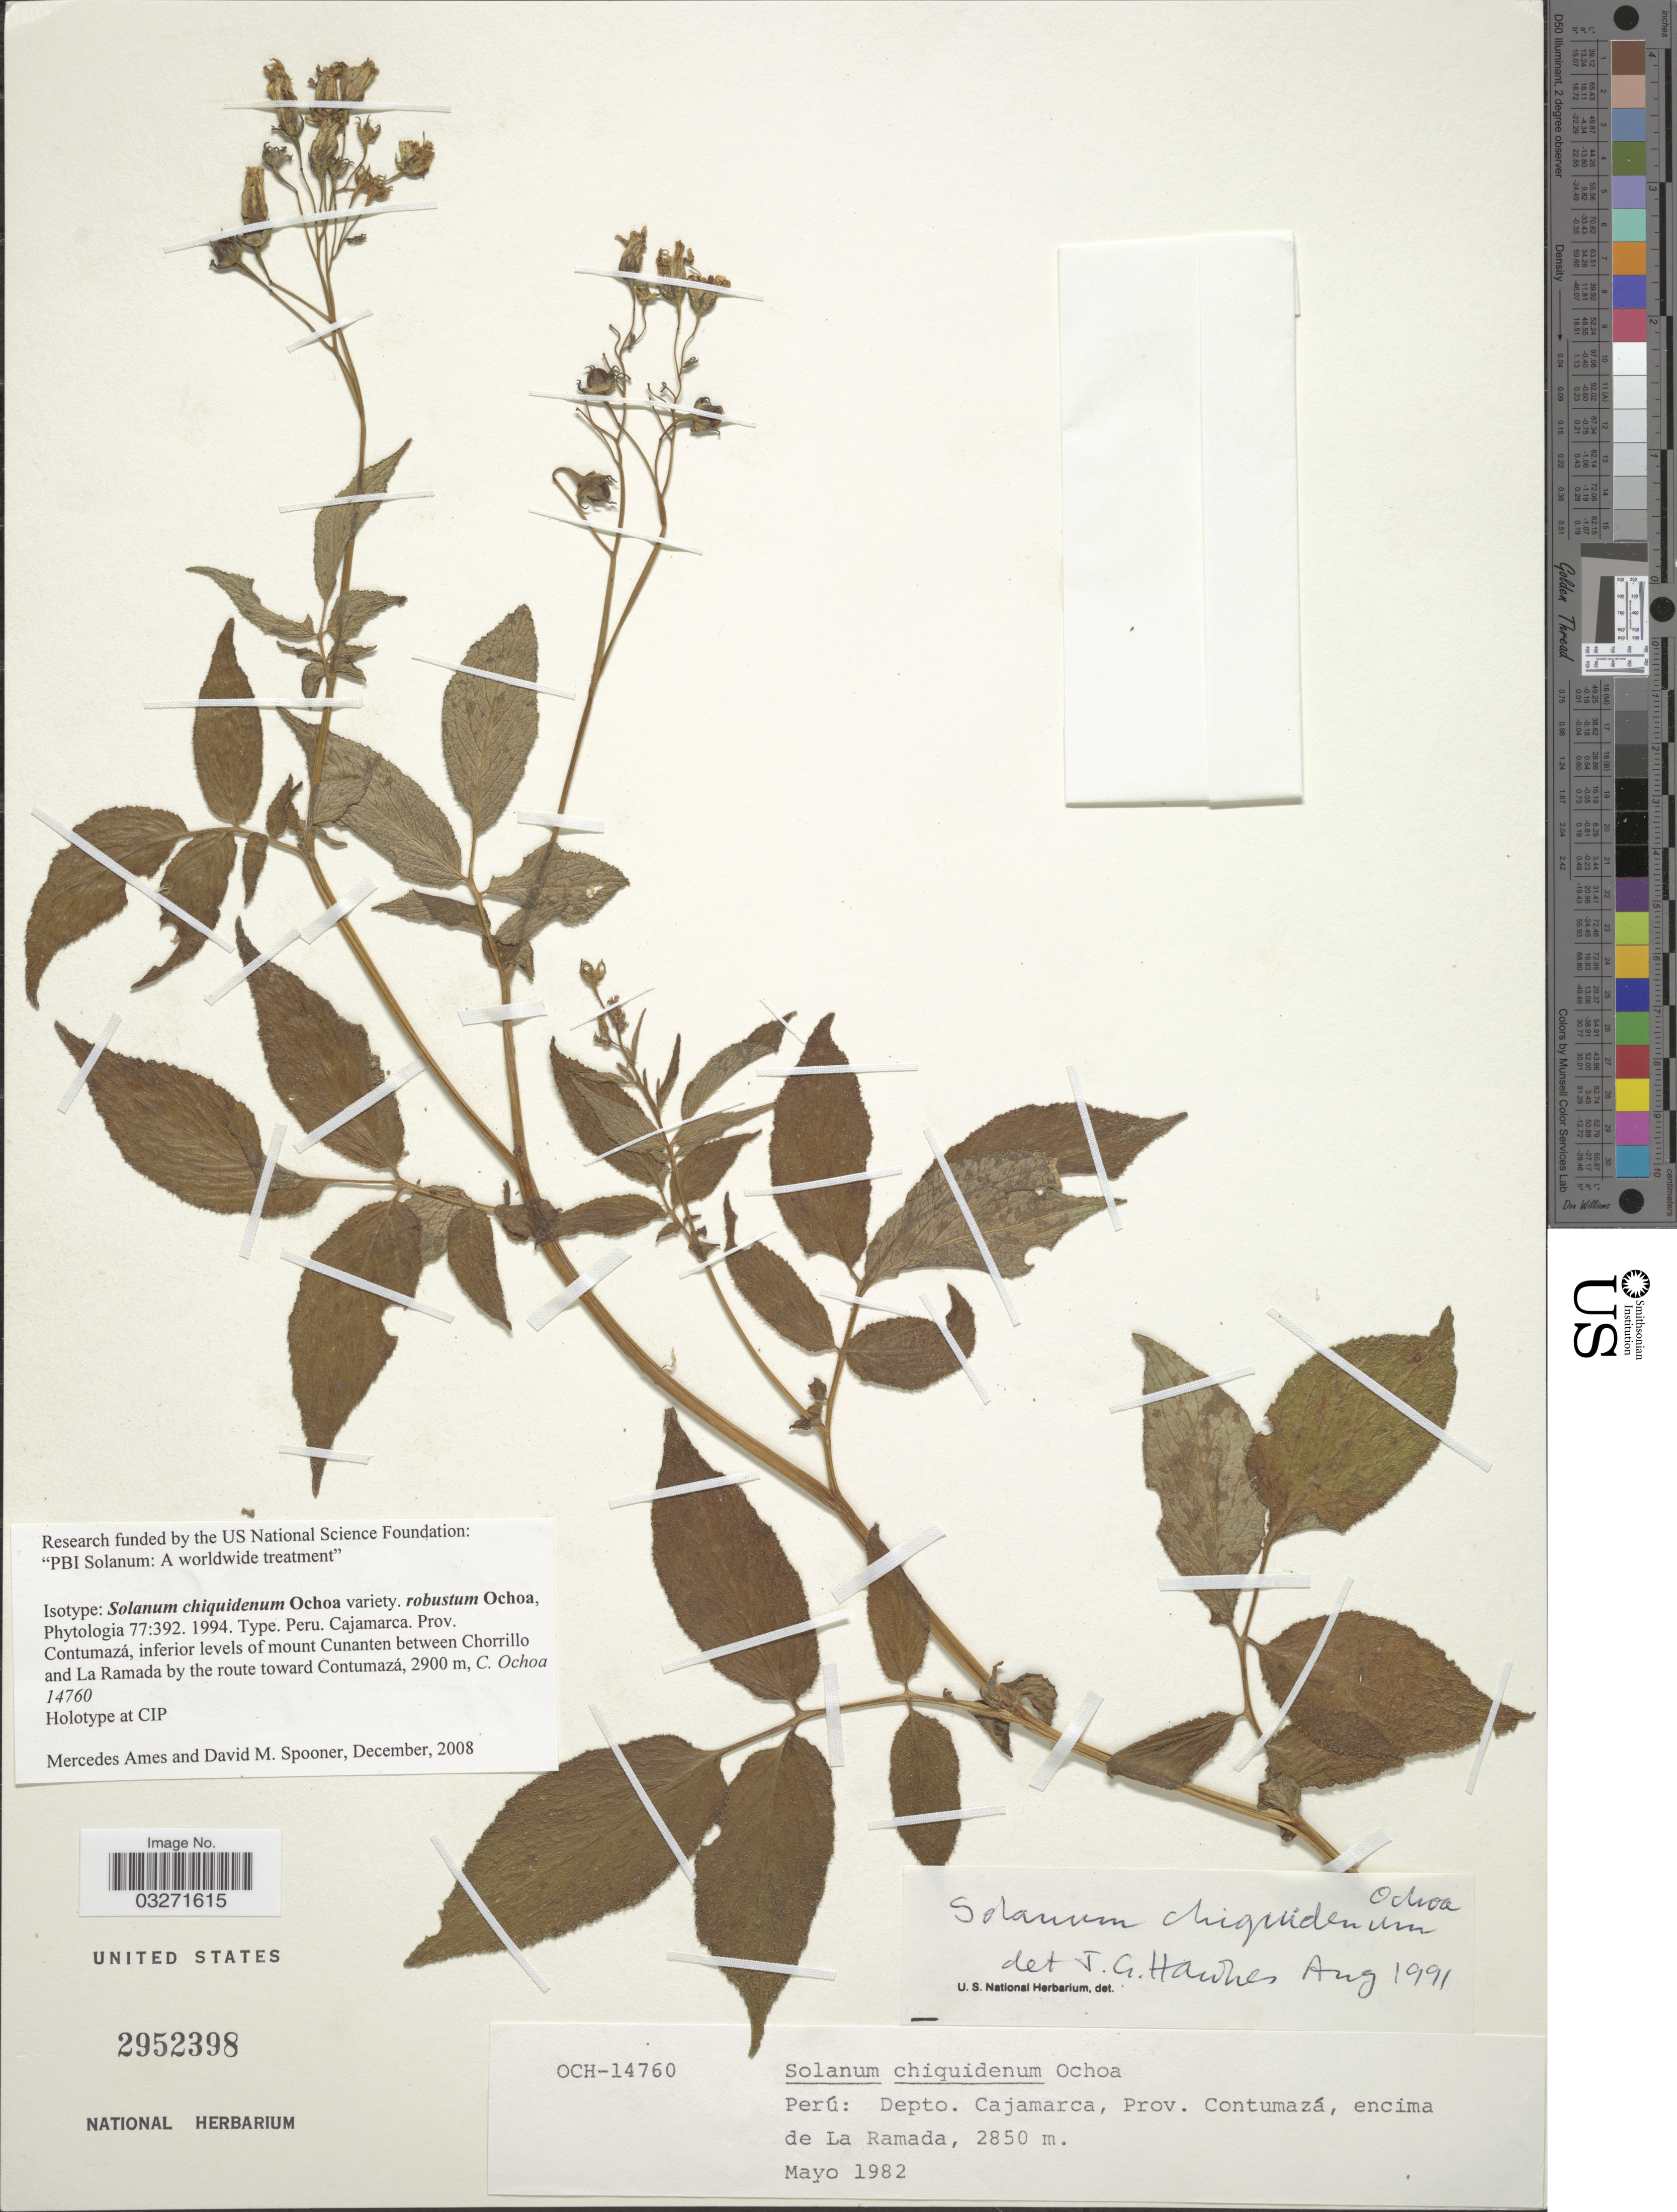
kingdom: Plantae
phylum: Tracheophyta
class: Magnoliopsida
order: Solanales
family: Solanaceae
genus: Solanum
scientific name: Solanum chiquidenum var. robustum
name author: Ochoa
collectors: -. Ochoa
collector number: OCH-14760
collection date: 1982-05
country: Peru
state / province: Cajamarca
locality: Depto. Cajamarco, Prov. Contumazá, encima de La Ramada.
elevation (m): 2850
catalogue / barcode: US 2952398